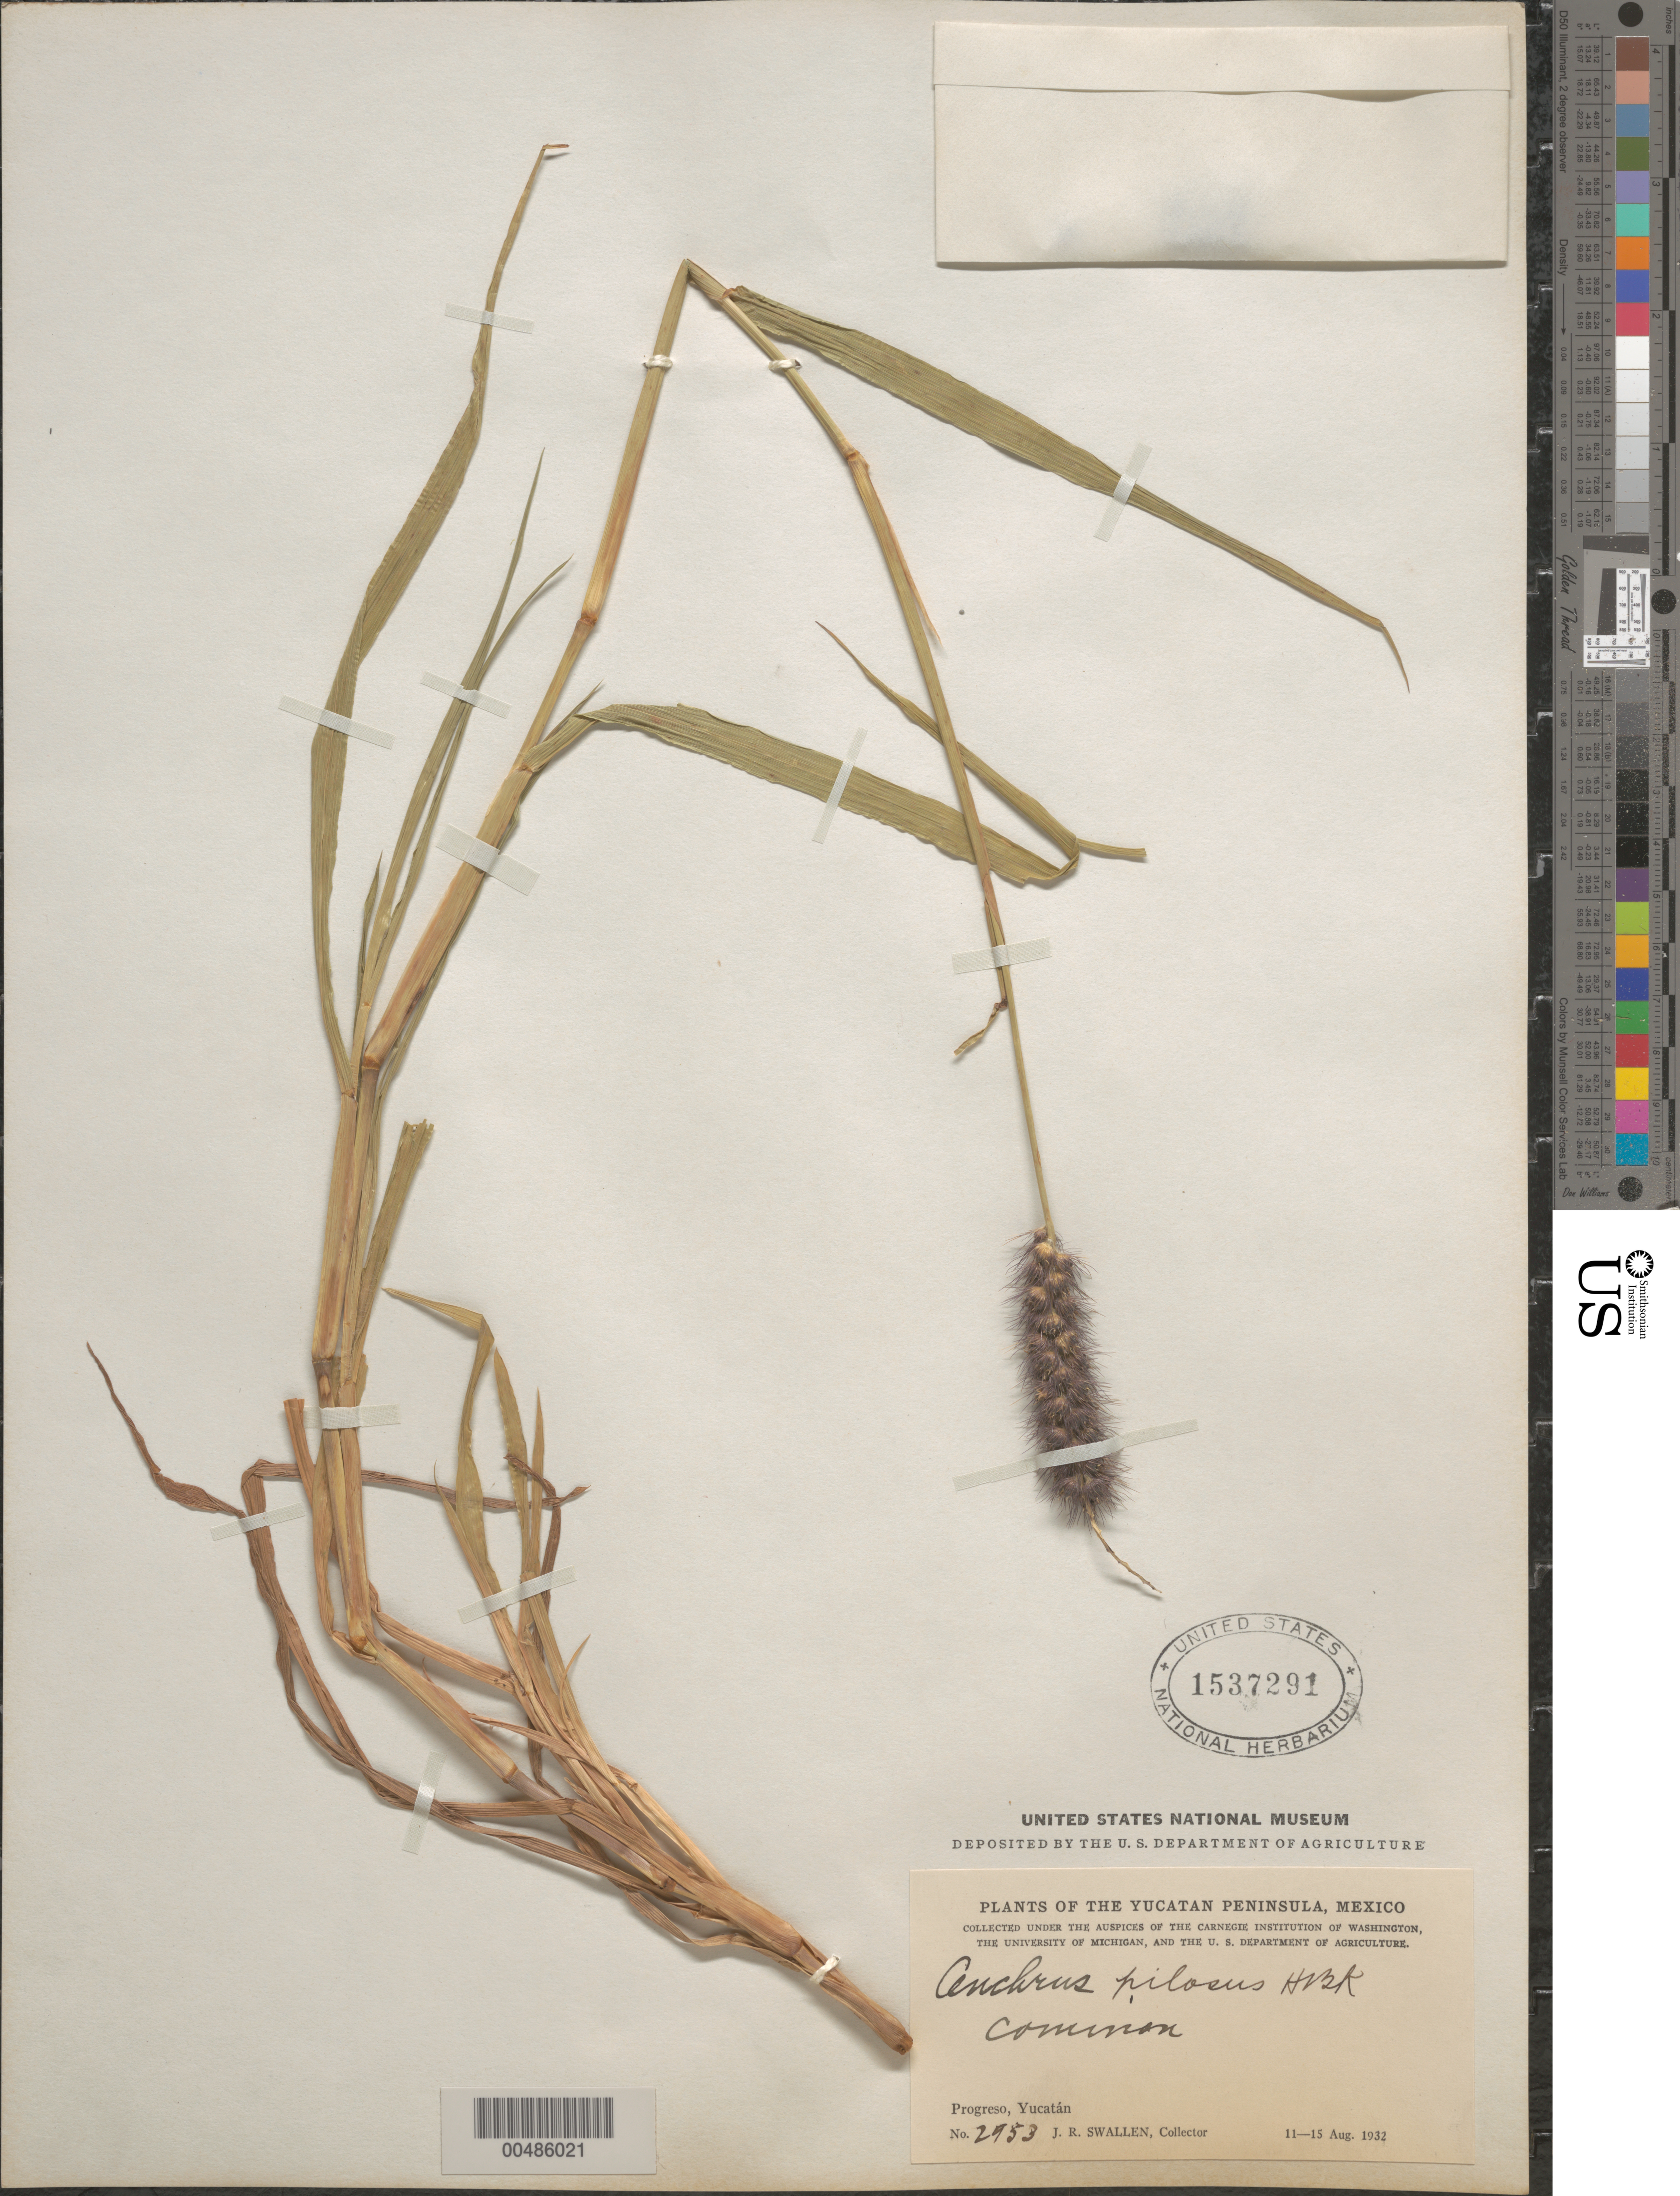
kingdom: Plantae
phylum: Tracheophyta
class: Liliopsida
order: Poales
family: Poaceae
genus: Cenchrus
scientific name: Cenchrus pilosus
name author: Kunth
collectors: J. R. Swallen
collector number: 2953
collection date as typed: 11 Aug 1932 to 15 Aug 1932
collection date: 1932-08-11/1932-08-15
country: Mexico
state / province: Yucatan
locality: Progreso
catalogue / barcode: US 1537291